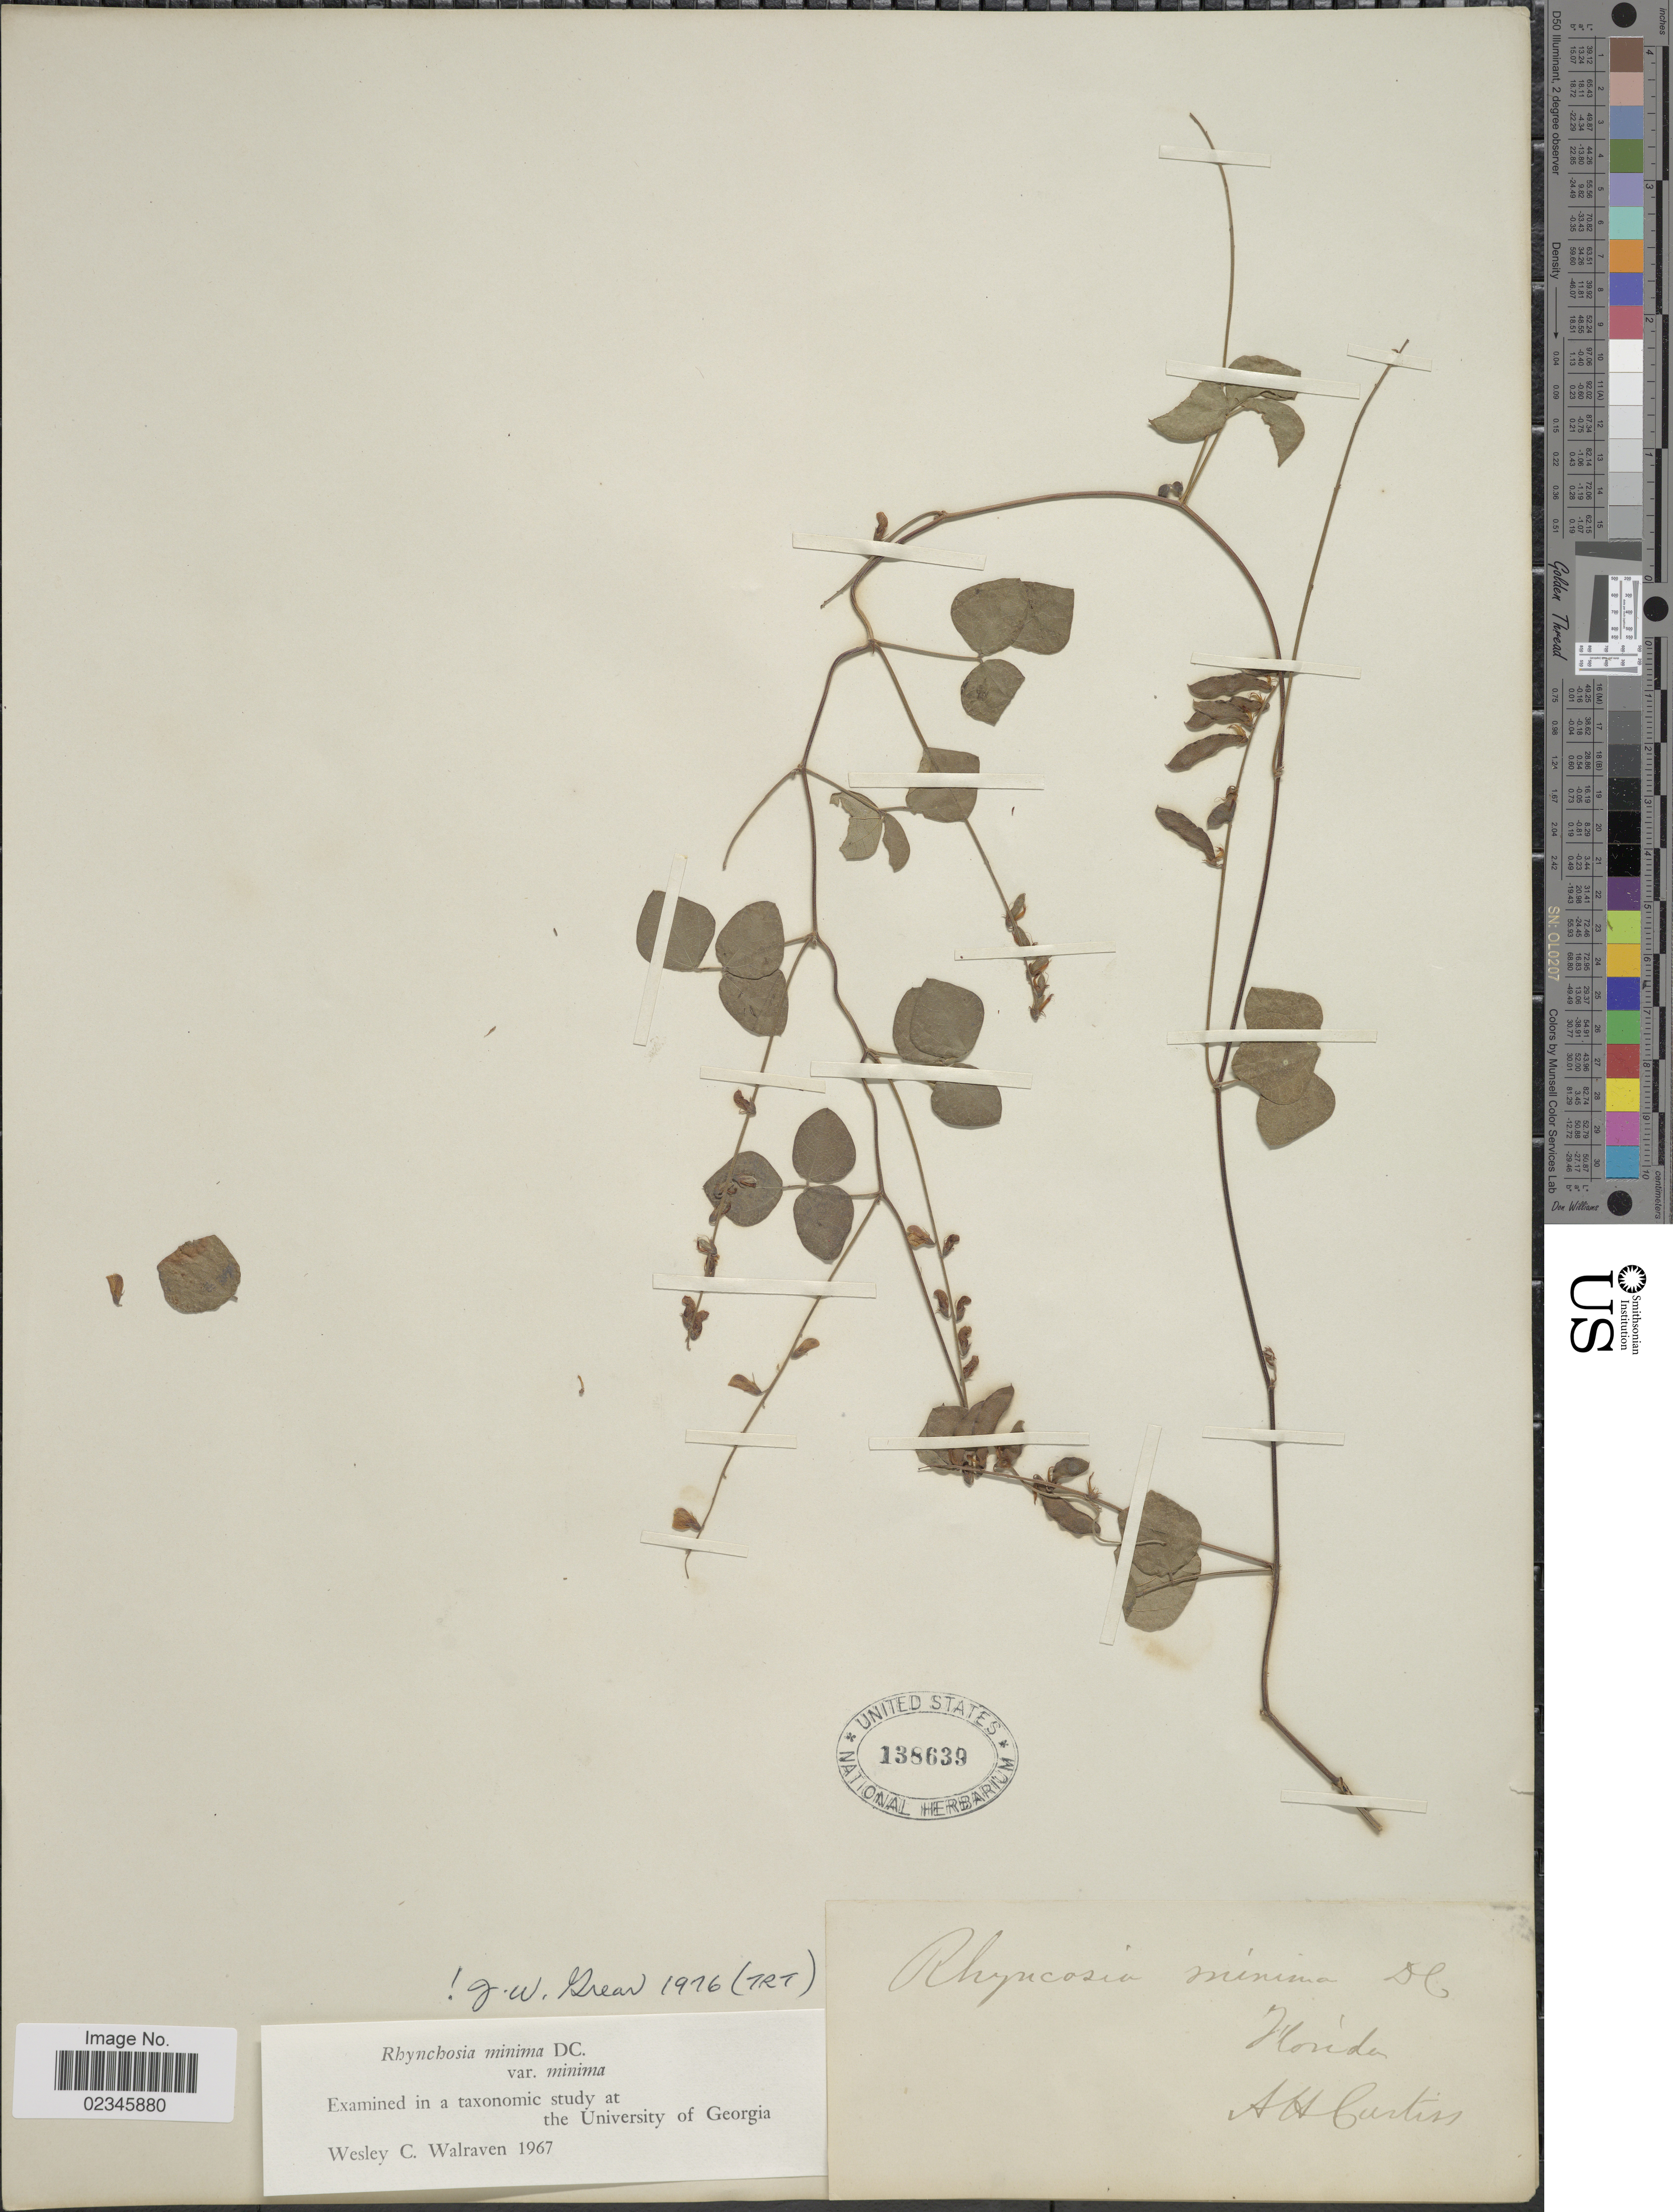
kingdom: Plantae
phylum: Tracheophyta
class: Magnoliopsida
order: Fabales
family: Fabaceae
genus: Rhynchosia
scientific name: Rhynchosia minima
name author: (L.) DC.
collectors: A. H. Curtiss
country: United States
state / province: Florida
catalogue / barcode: US 138639